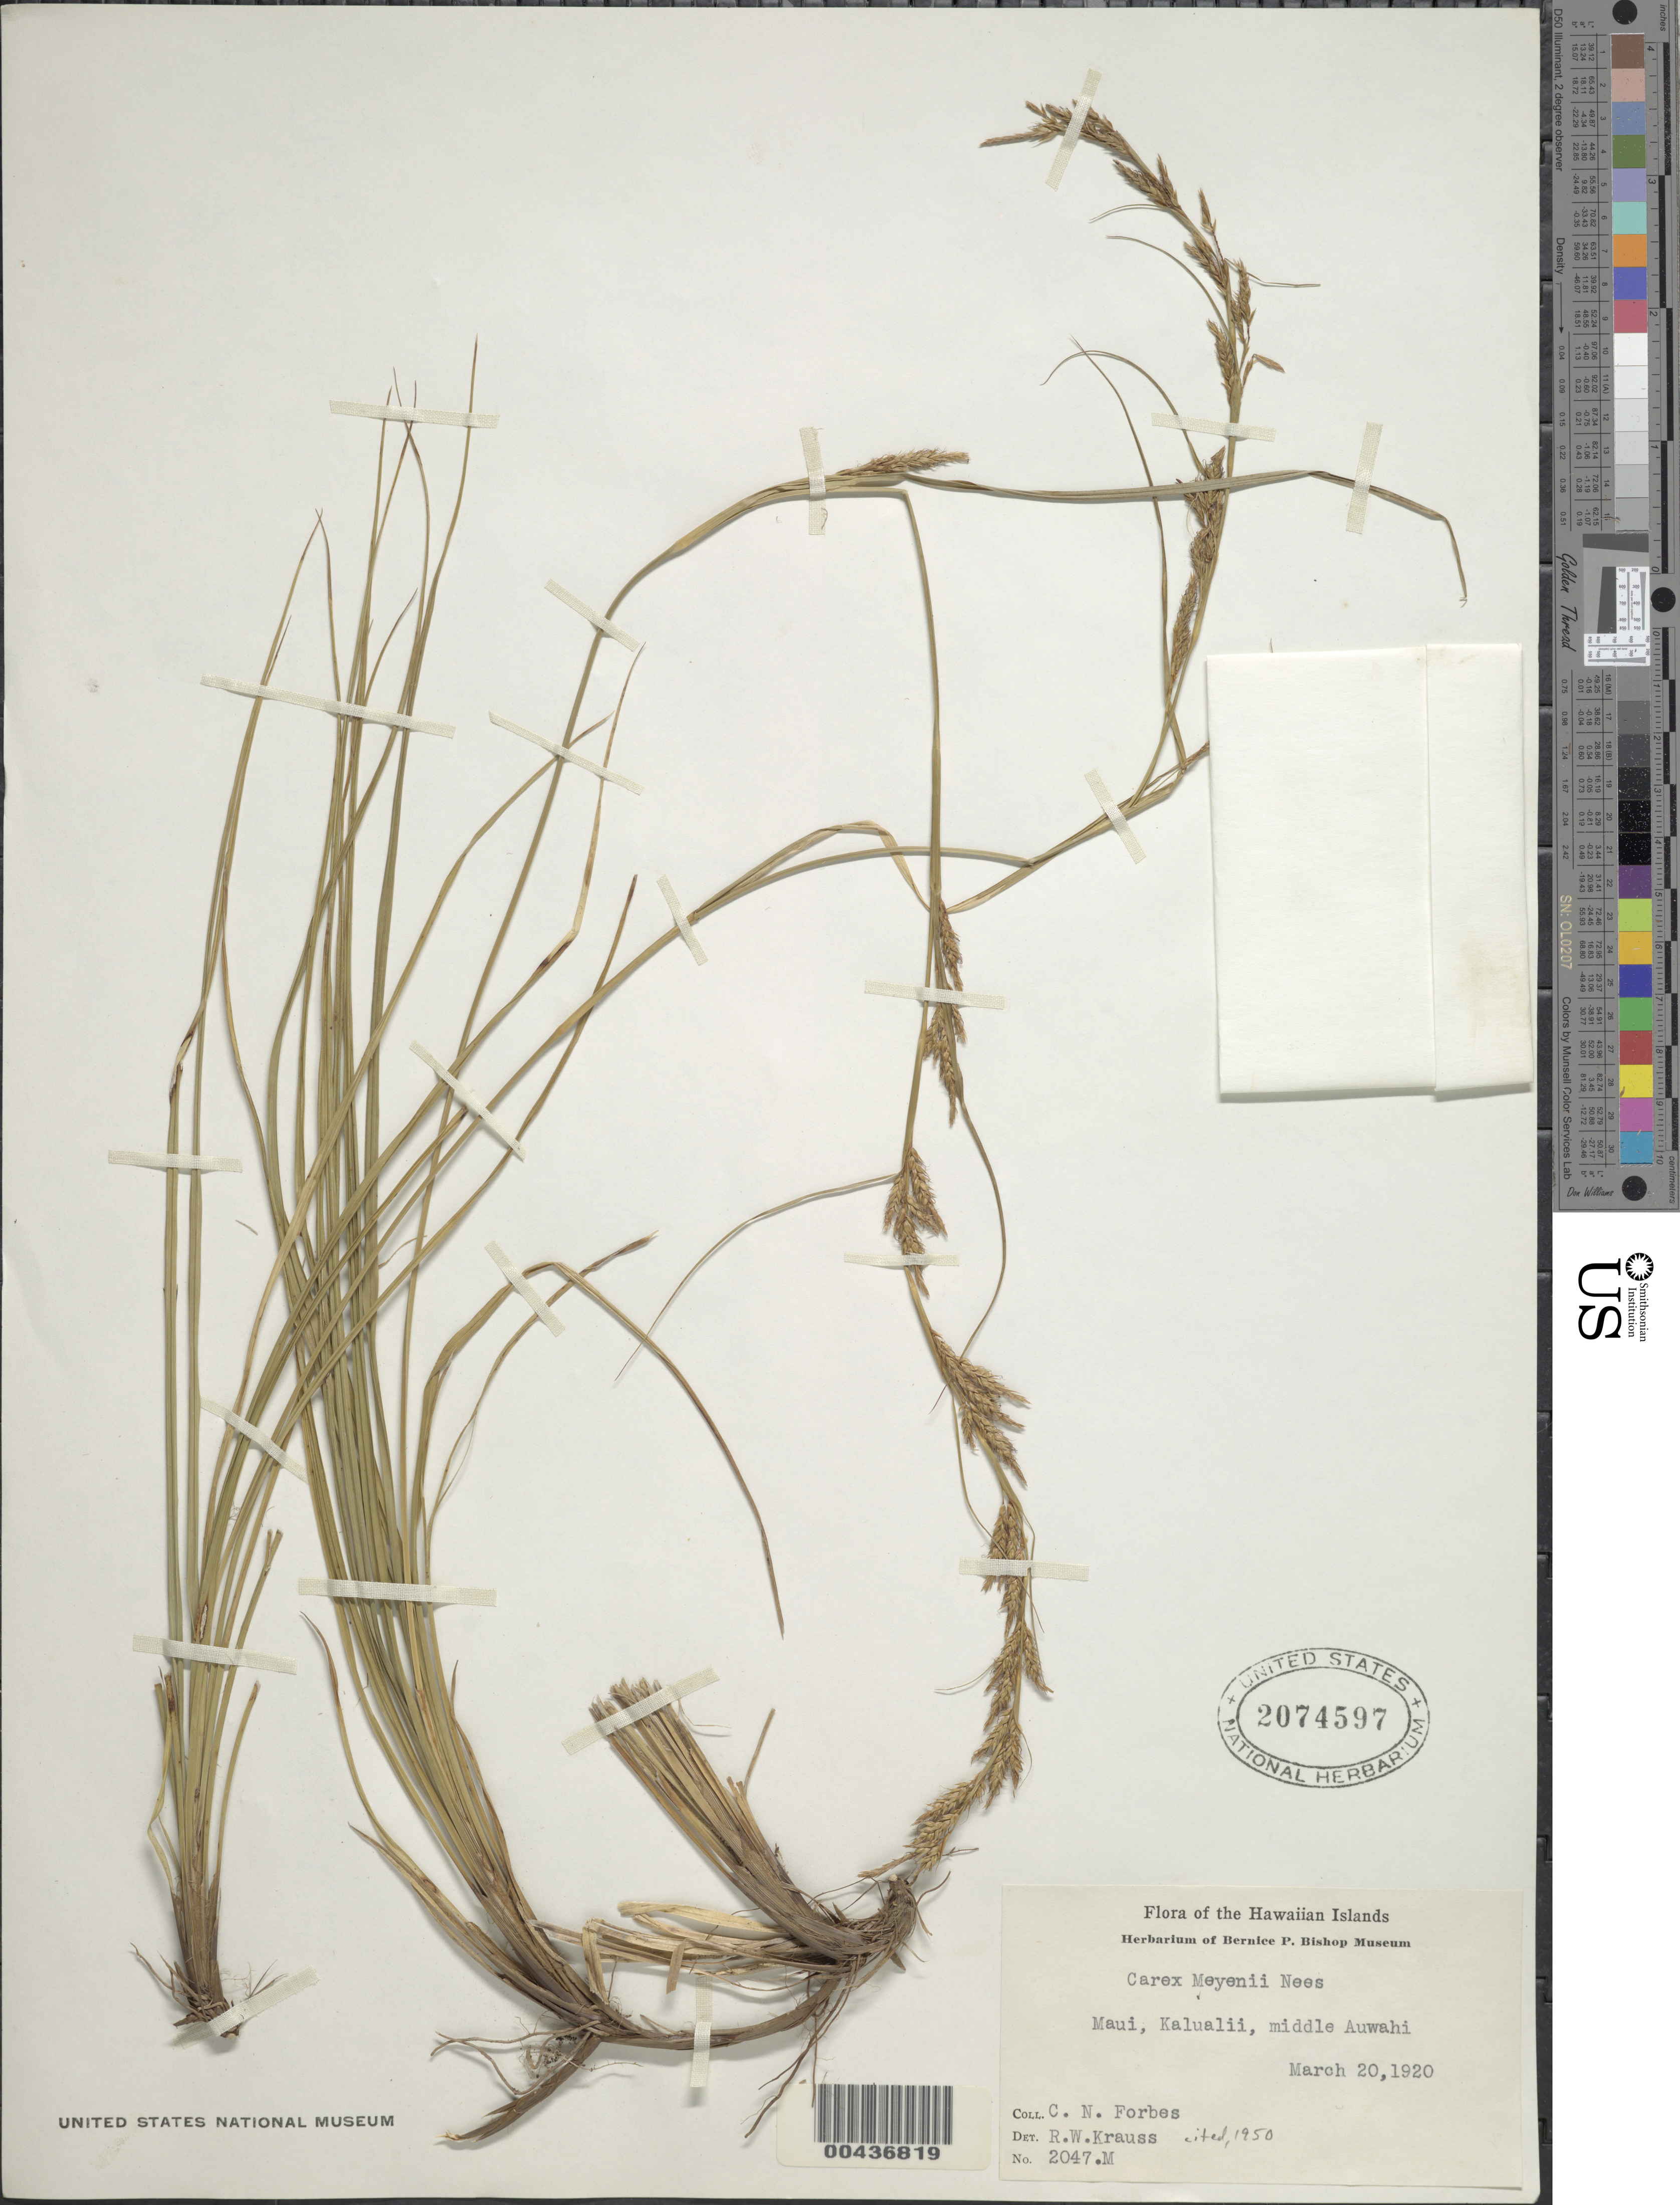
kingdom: Plantae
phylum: Tracheophyta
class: Liliopsida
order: Poales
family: Cyperaceae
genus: Carex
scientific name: Carex meyenii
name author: Nees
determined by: Krauss, R. W.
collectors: C. N. Forbes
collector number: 2047.M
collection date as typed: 20 Mar 1920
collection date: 1920-03-20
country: United States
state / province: Hawaii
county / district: Maui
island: Maui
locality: Maui, Kalualii, middle Auwahi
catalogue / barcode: US 2074597